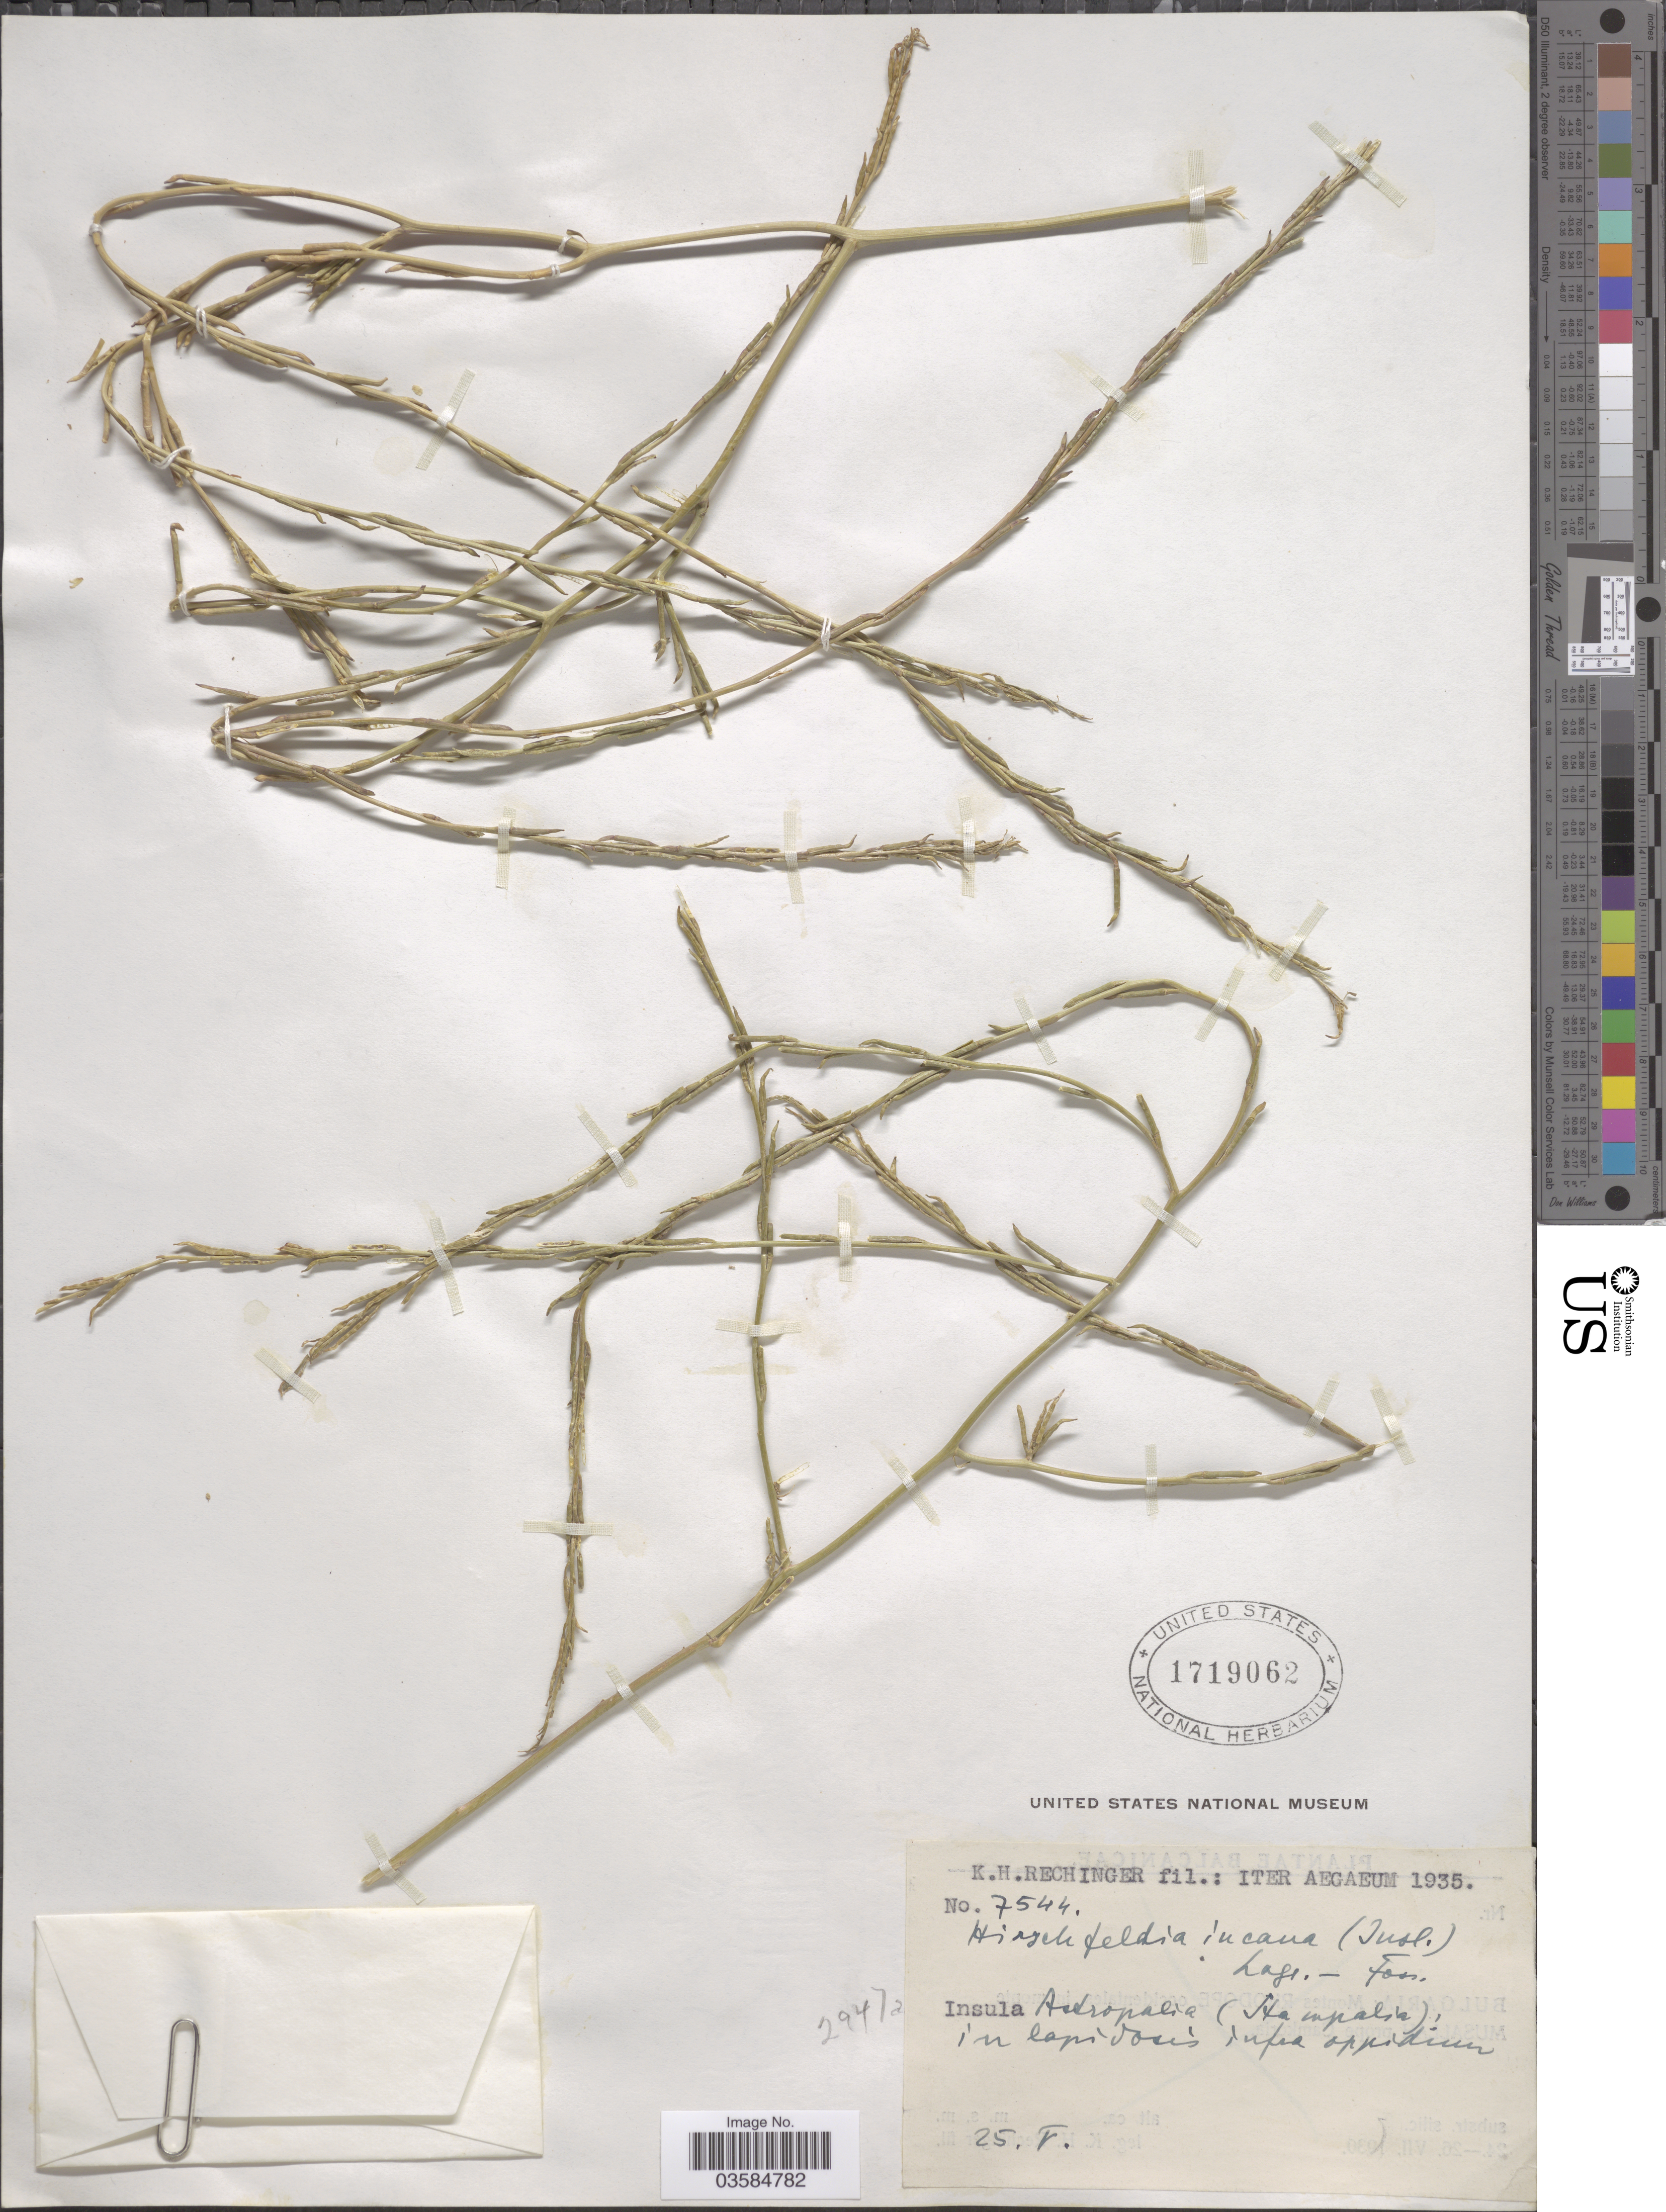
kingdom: Plantae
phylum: Tracheophyta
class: Magnoliopsida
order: Brassicales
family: Brassicaceae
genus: Hirschfeldia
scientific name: Hirschfeldia incana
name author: (L.) Lagr.-Foss.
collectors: K. H. Rechinger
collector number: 7544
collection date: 1935-05-25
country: Greece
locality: Iter Aegaeum. Insula Astropalie (Ha inpalia) in lapidosis infra oppidium.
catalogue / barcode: US 1719062